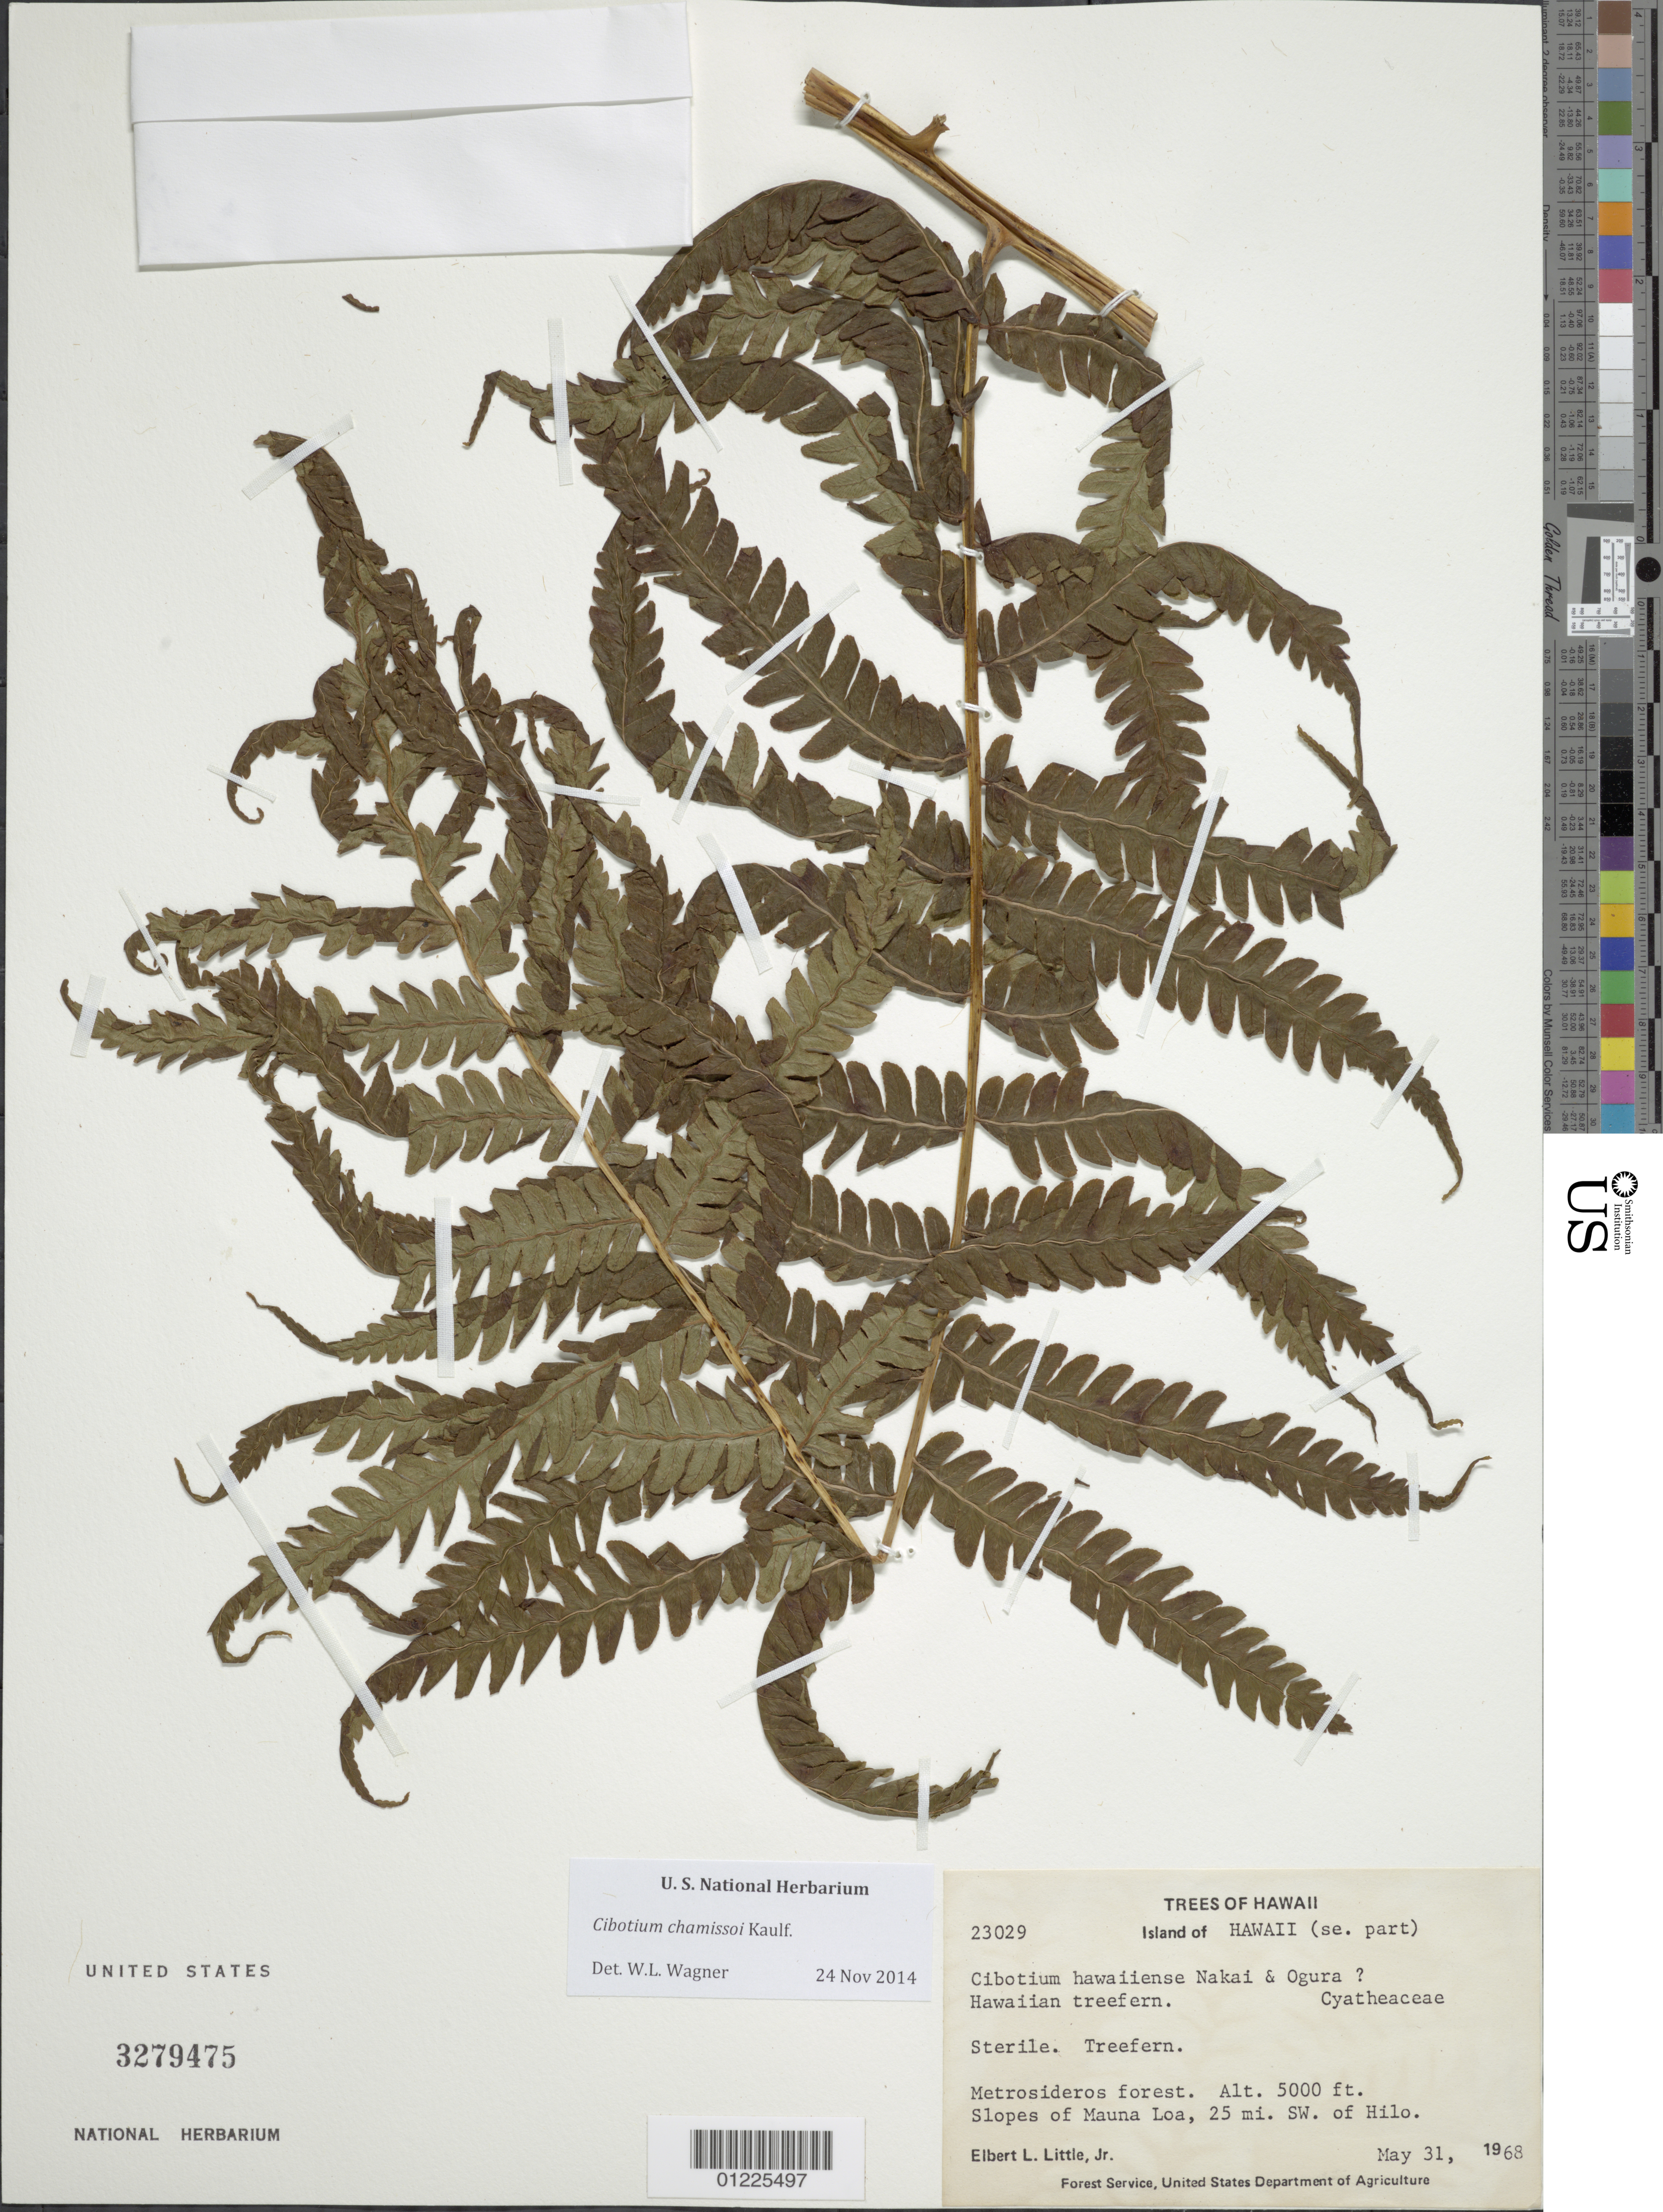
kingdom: Plantae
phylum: Tracheophyta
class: Polypodiopsida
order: Cyatheales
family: Cibotiaceae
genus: Cibotium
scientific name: Cibotium chamissoi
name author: Kaulf.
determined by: Wagner, W. L., (BOT), Smithsonian Institution - National Museum of Natural History (UNITED STATES)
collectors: E. L. Little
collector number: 23029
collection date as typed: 31 May 1968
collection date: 1968-05-31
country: United States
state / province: Hawaii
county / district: Hawaii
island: Hawaii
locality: SE part of Hawaii, slopes of Mauna Loa, 25 mi SW of Hilo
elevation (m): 1524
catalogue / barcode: US 3279475